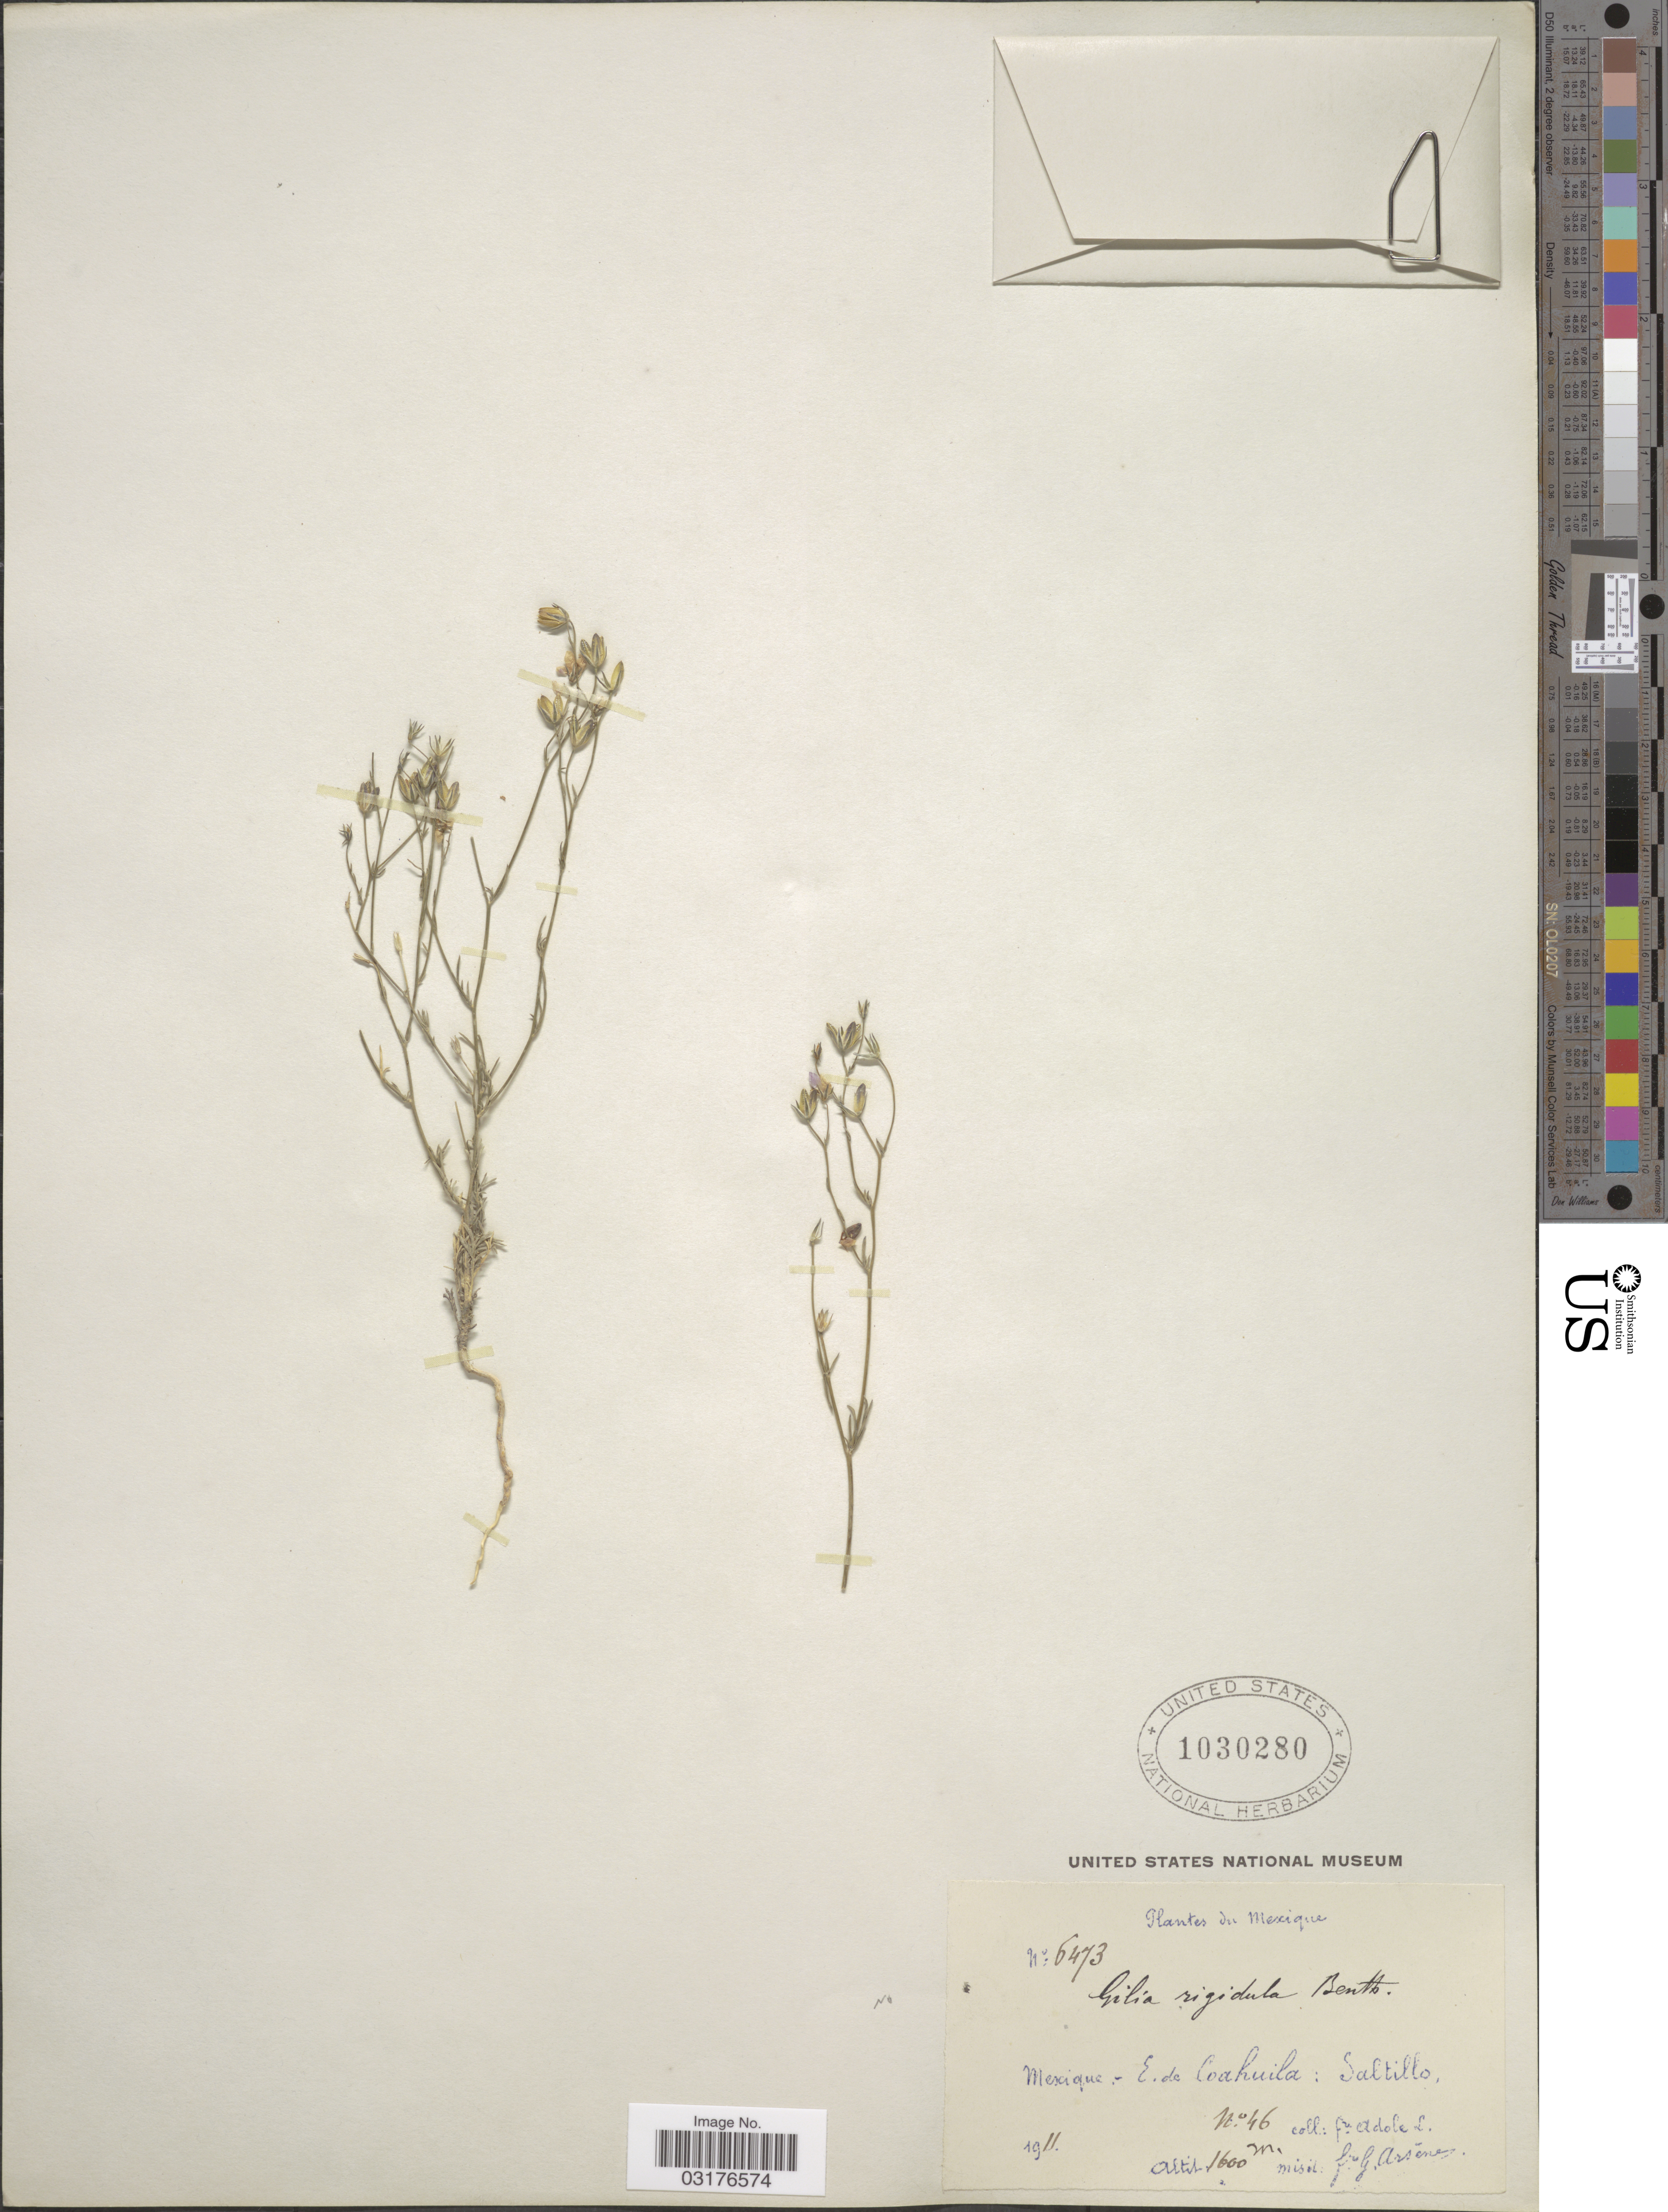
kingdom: Plantae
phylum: Tracheophyta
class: Magnoliopsida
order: Ericales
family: Polemoniaceae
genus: Giliastrum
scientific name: Giliastrum rigidulum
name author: (Benth.) Rydb.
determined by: Strong, Mark T., (BOT), Smithsonian Institution - National Museum of Natural History (UNITED STATES)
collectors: Bro. Adole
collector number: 46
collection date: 1911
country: Mexico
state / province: Coahuila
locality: E. de Coahuila: Saltillo.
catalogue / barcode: US 1030280